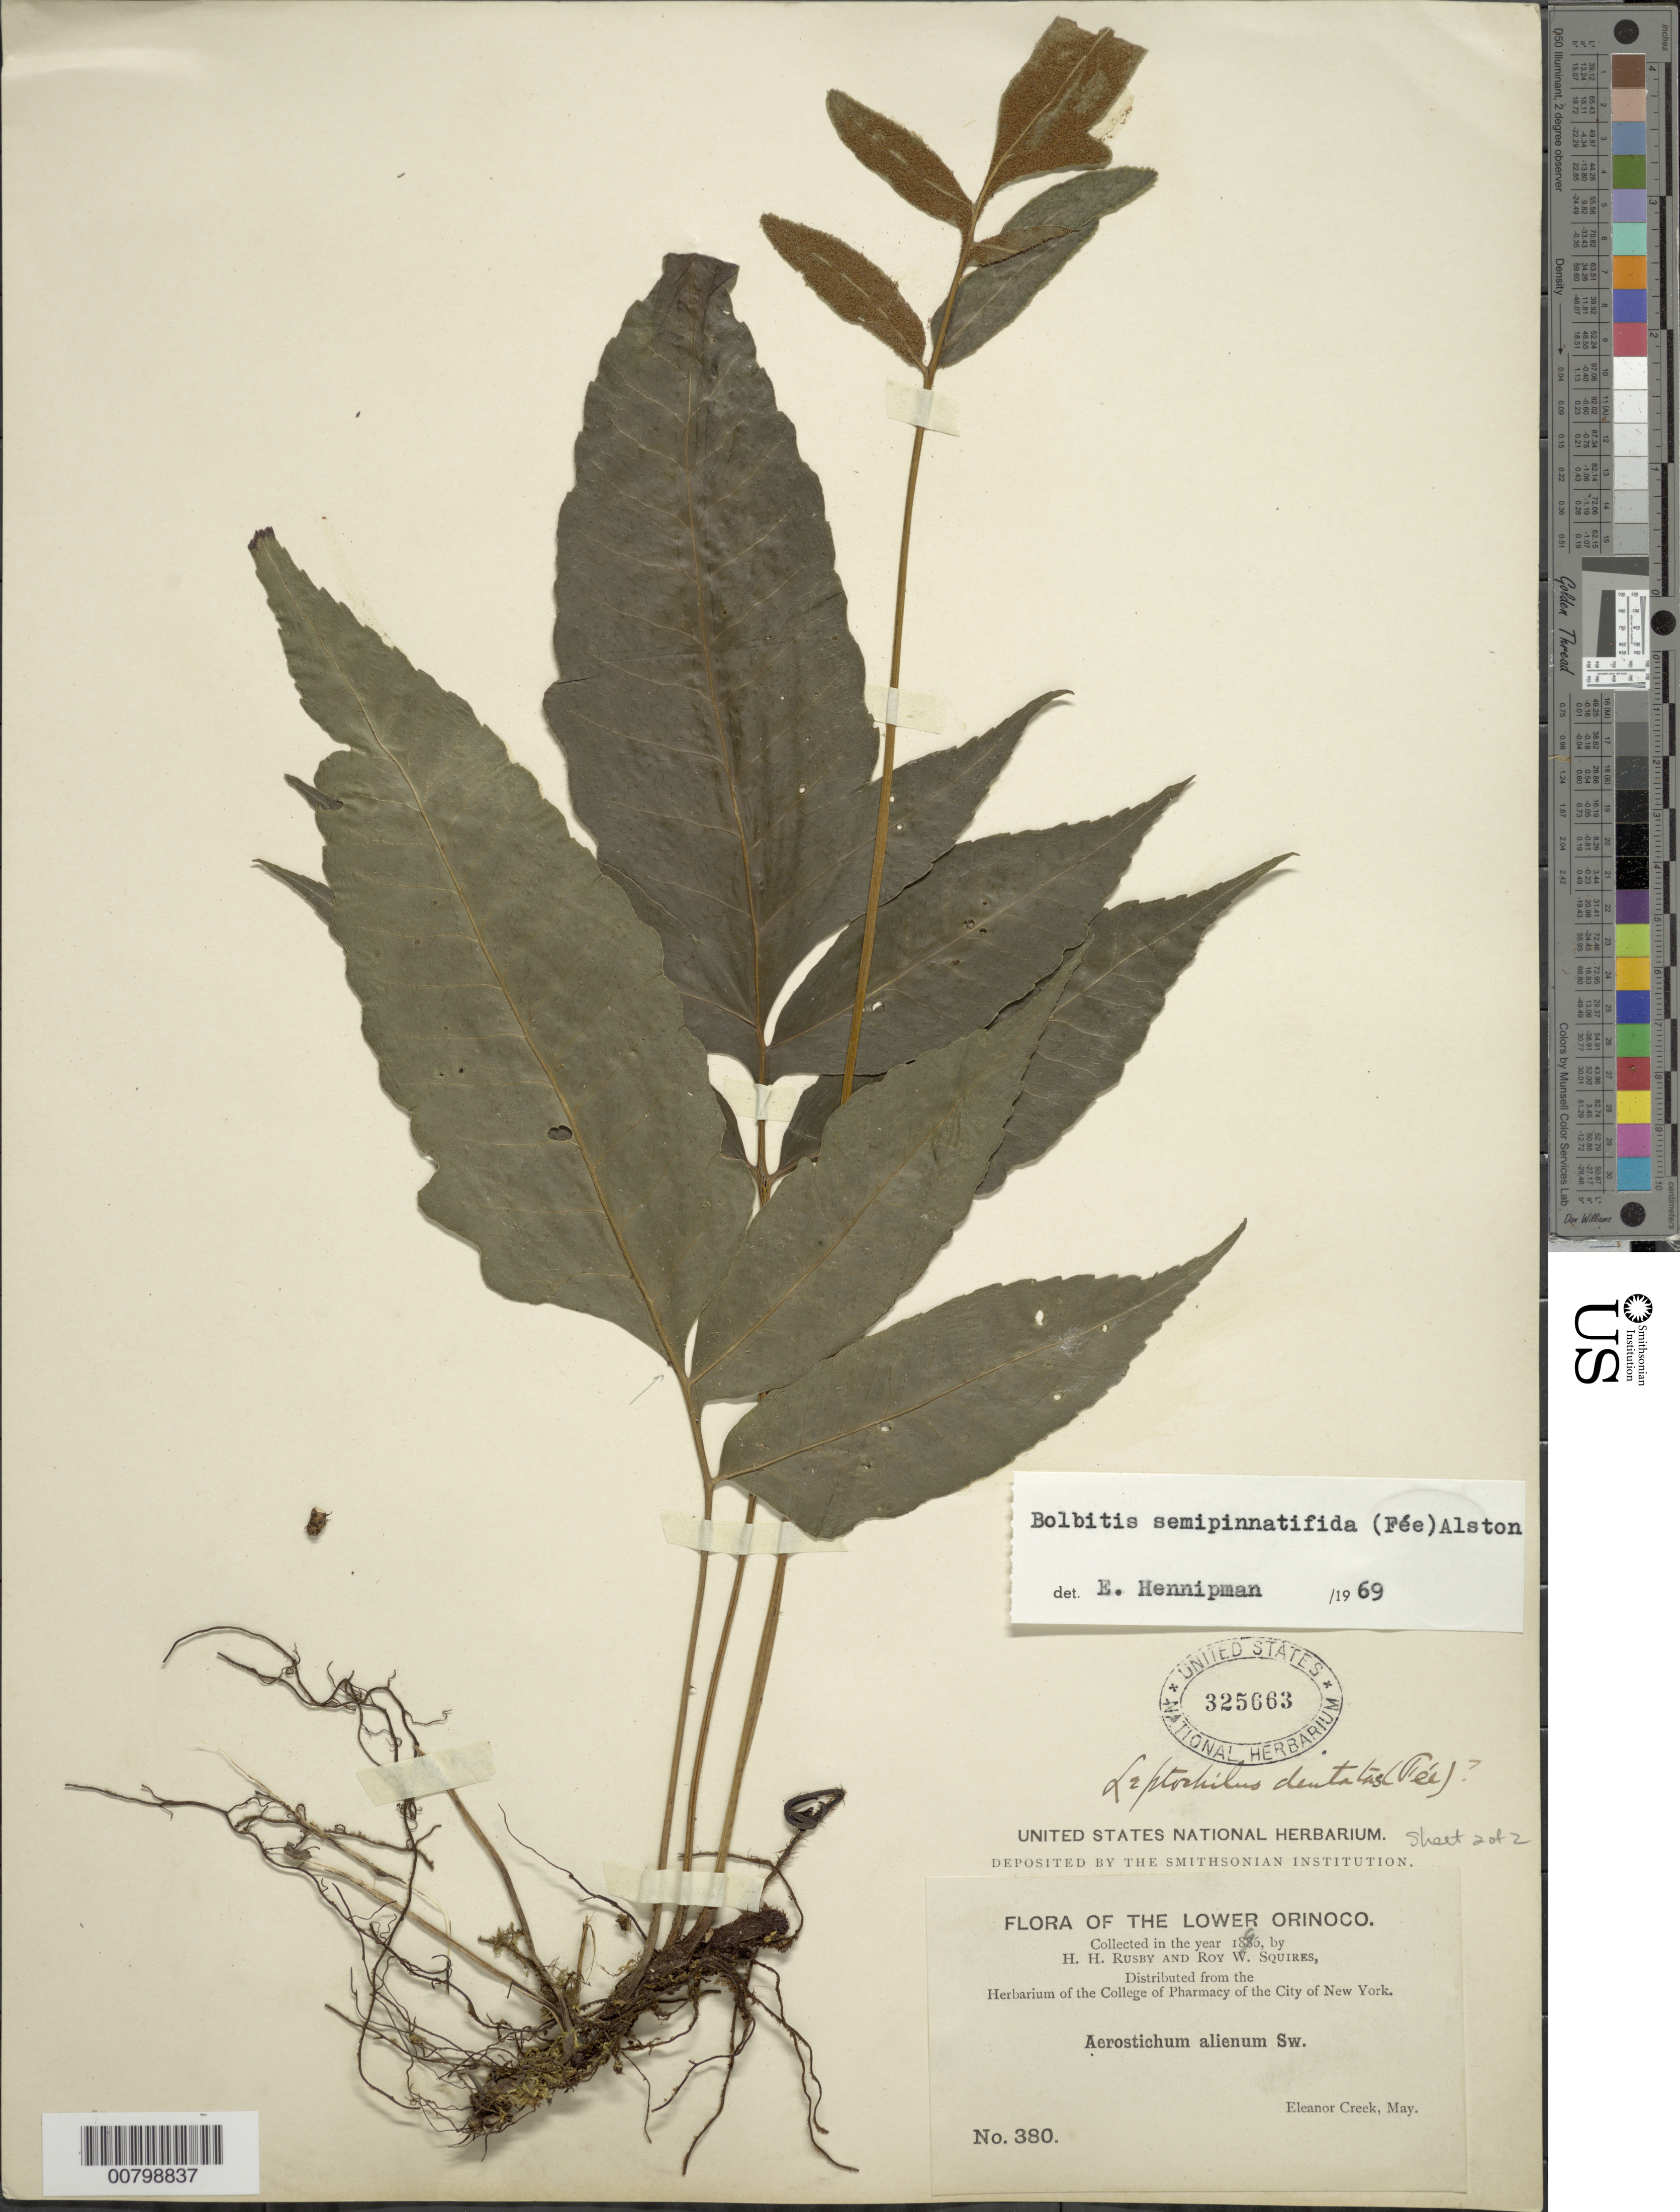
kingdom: Plantae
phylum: Tracheophyta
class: Polypodiopsida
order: Polypodiales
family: Dryopteridaceae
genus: Bolbitis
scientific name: Bolbitis semipinnatifida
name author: (Fée) Alston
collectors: H. H. Rusby & R. Squires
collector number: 380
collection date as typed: May 1896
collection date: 1896-05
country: Venezuela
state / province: Delta Amacuro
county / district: Antonio Díaz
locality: Lower Orinoco, Eleanor Creek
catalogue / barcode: US 325663